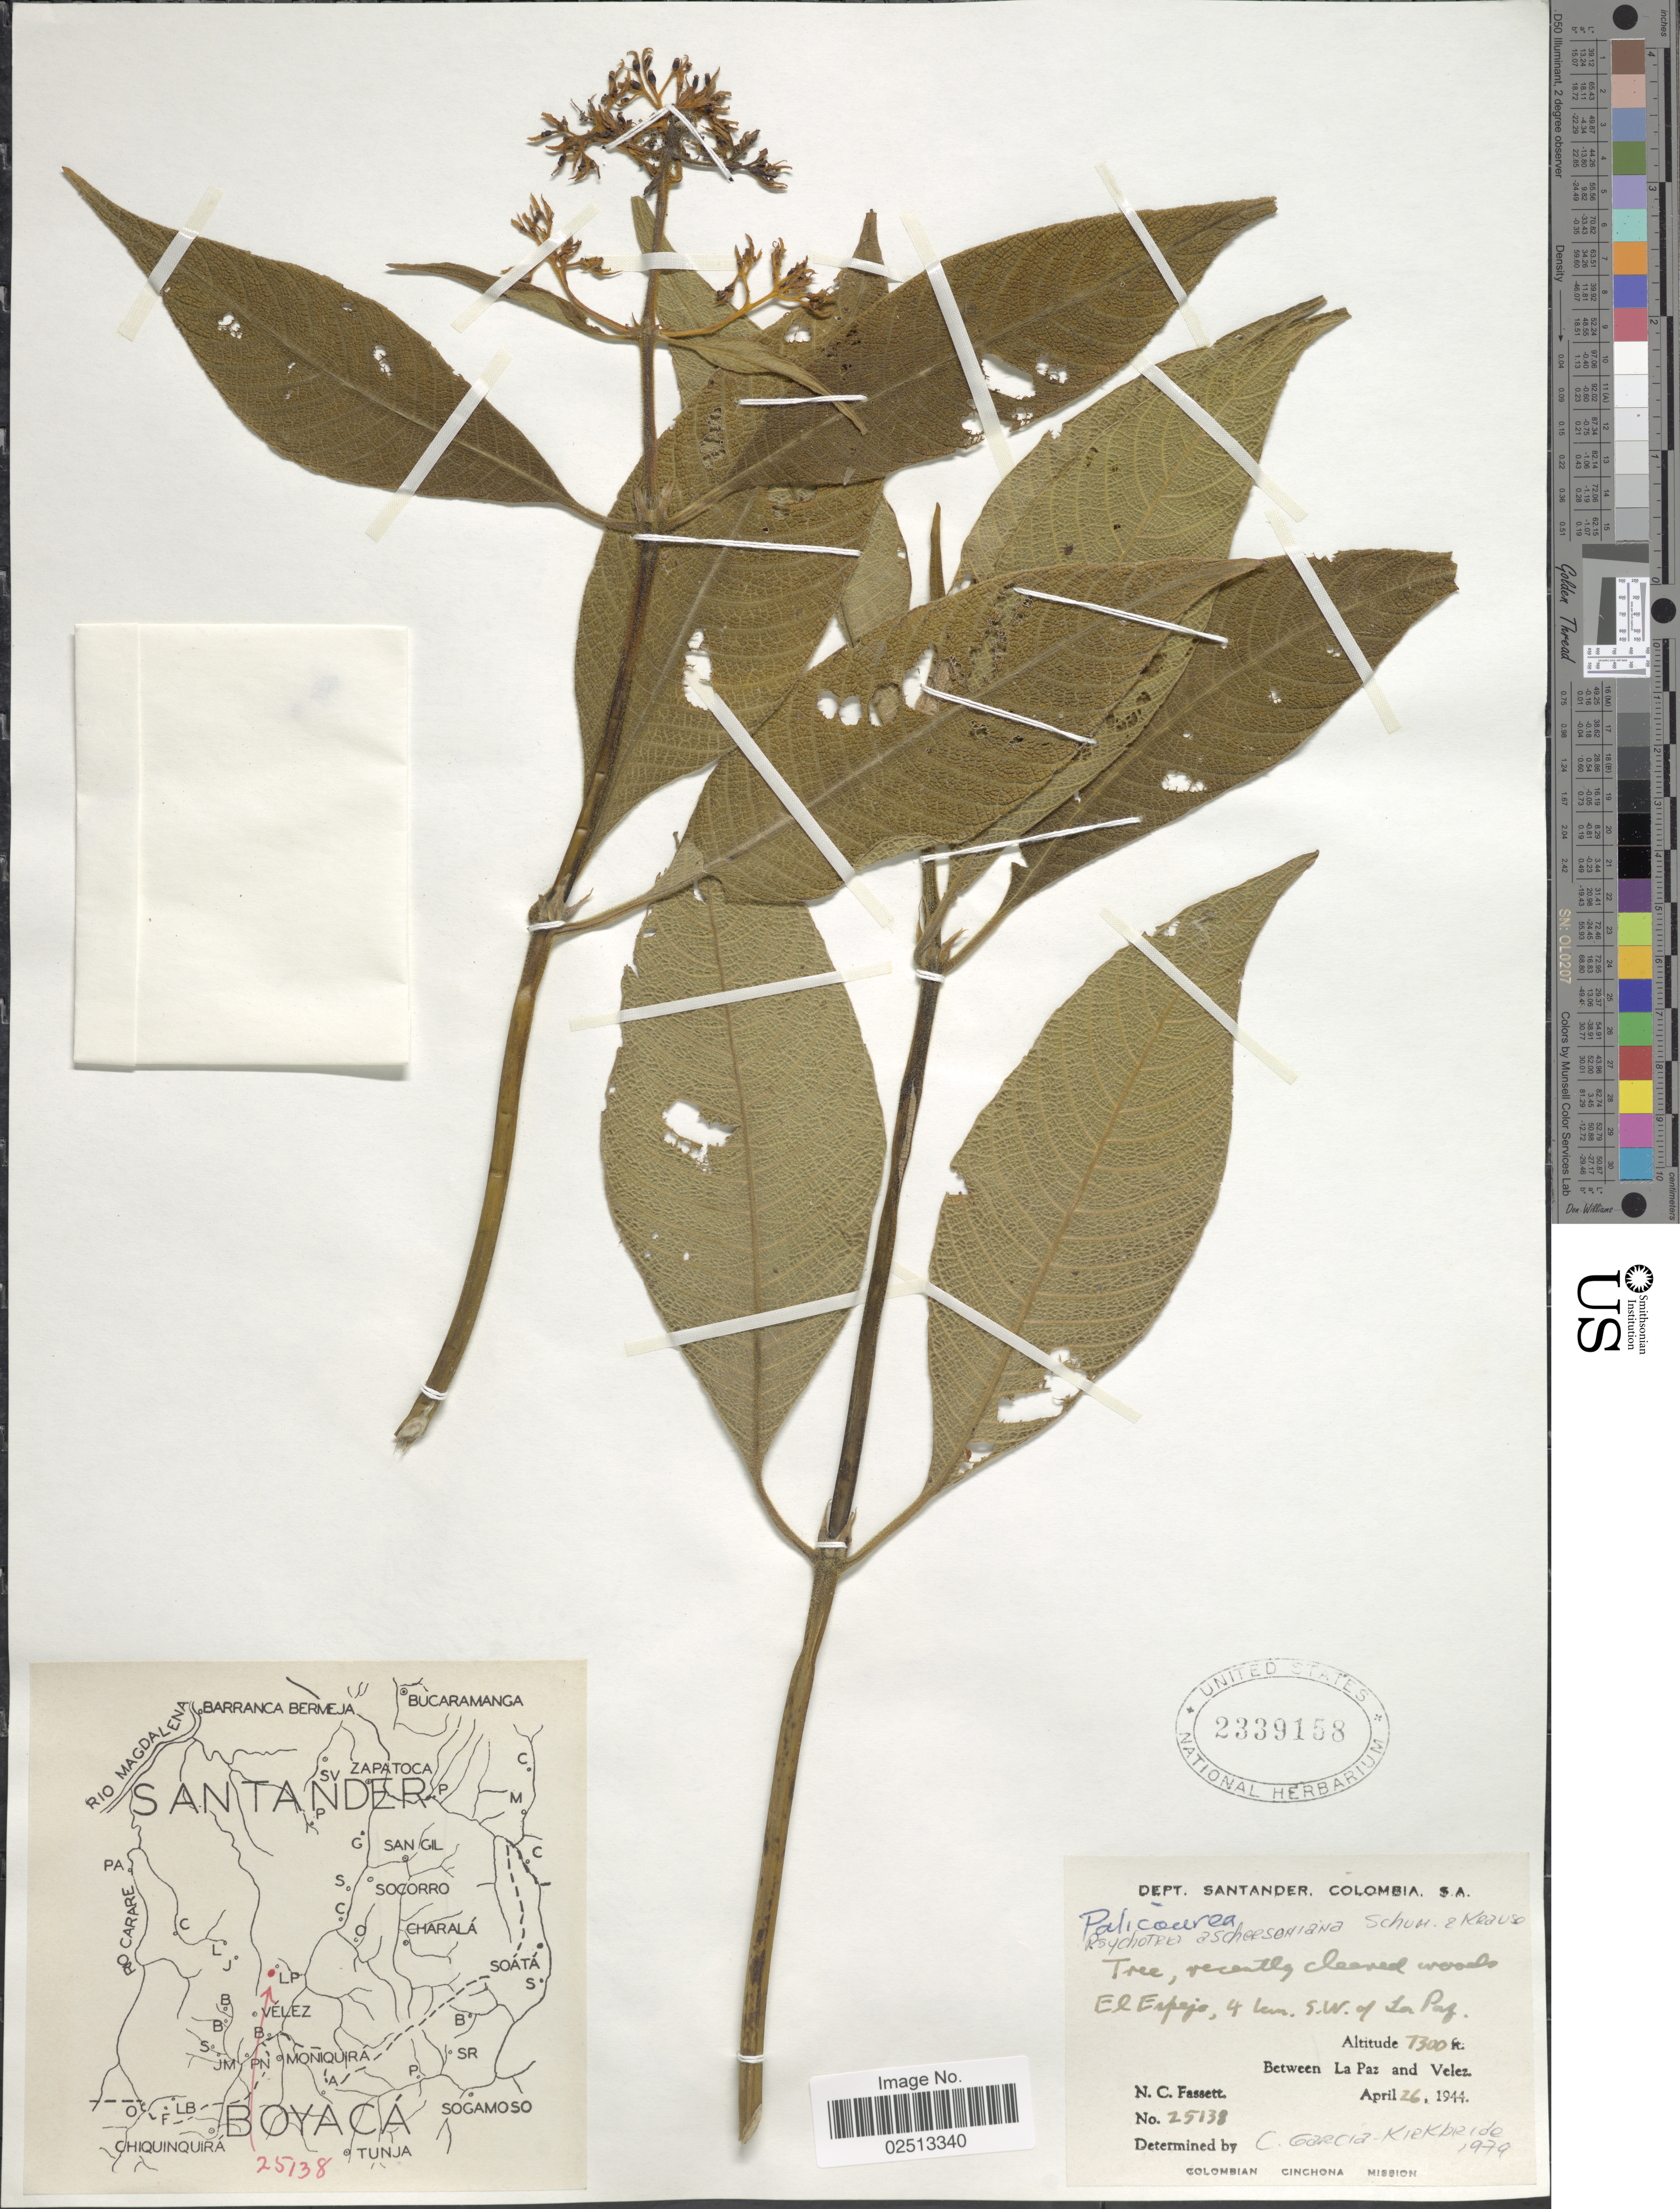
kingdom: Plantae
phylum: Tracheophyta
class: Magnoliopsida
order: Gentianales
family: Rubiaceae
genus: Psychotria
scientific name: Psychotria aschersoniana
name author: K. Schum. & K. Krause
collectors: N. C. Fassett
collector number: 25138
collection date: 1944-04-26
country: Colombia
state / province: Santander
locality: Dept. Santander. Colombia. Between La Paz and Velez.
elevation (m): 2225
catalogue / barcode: US 2339158